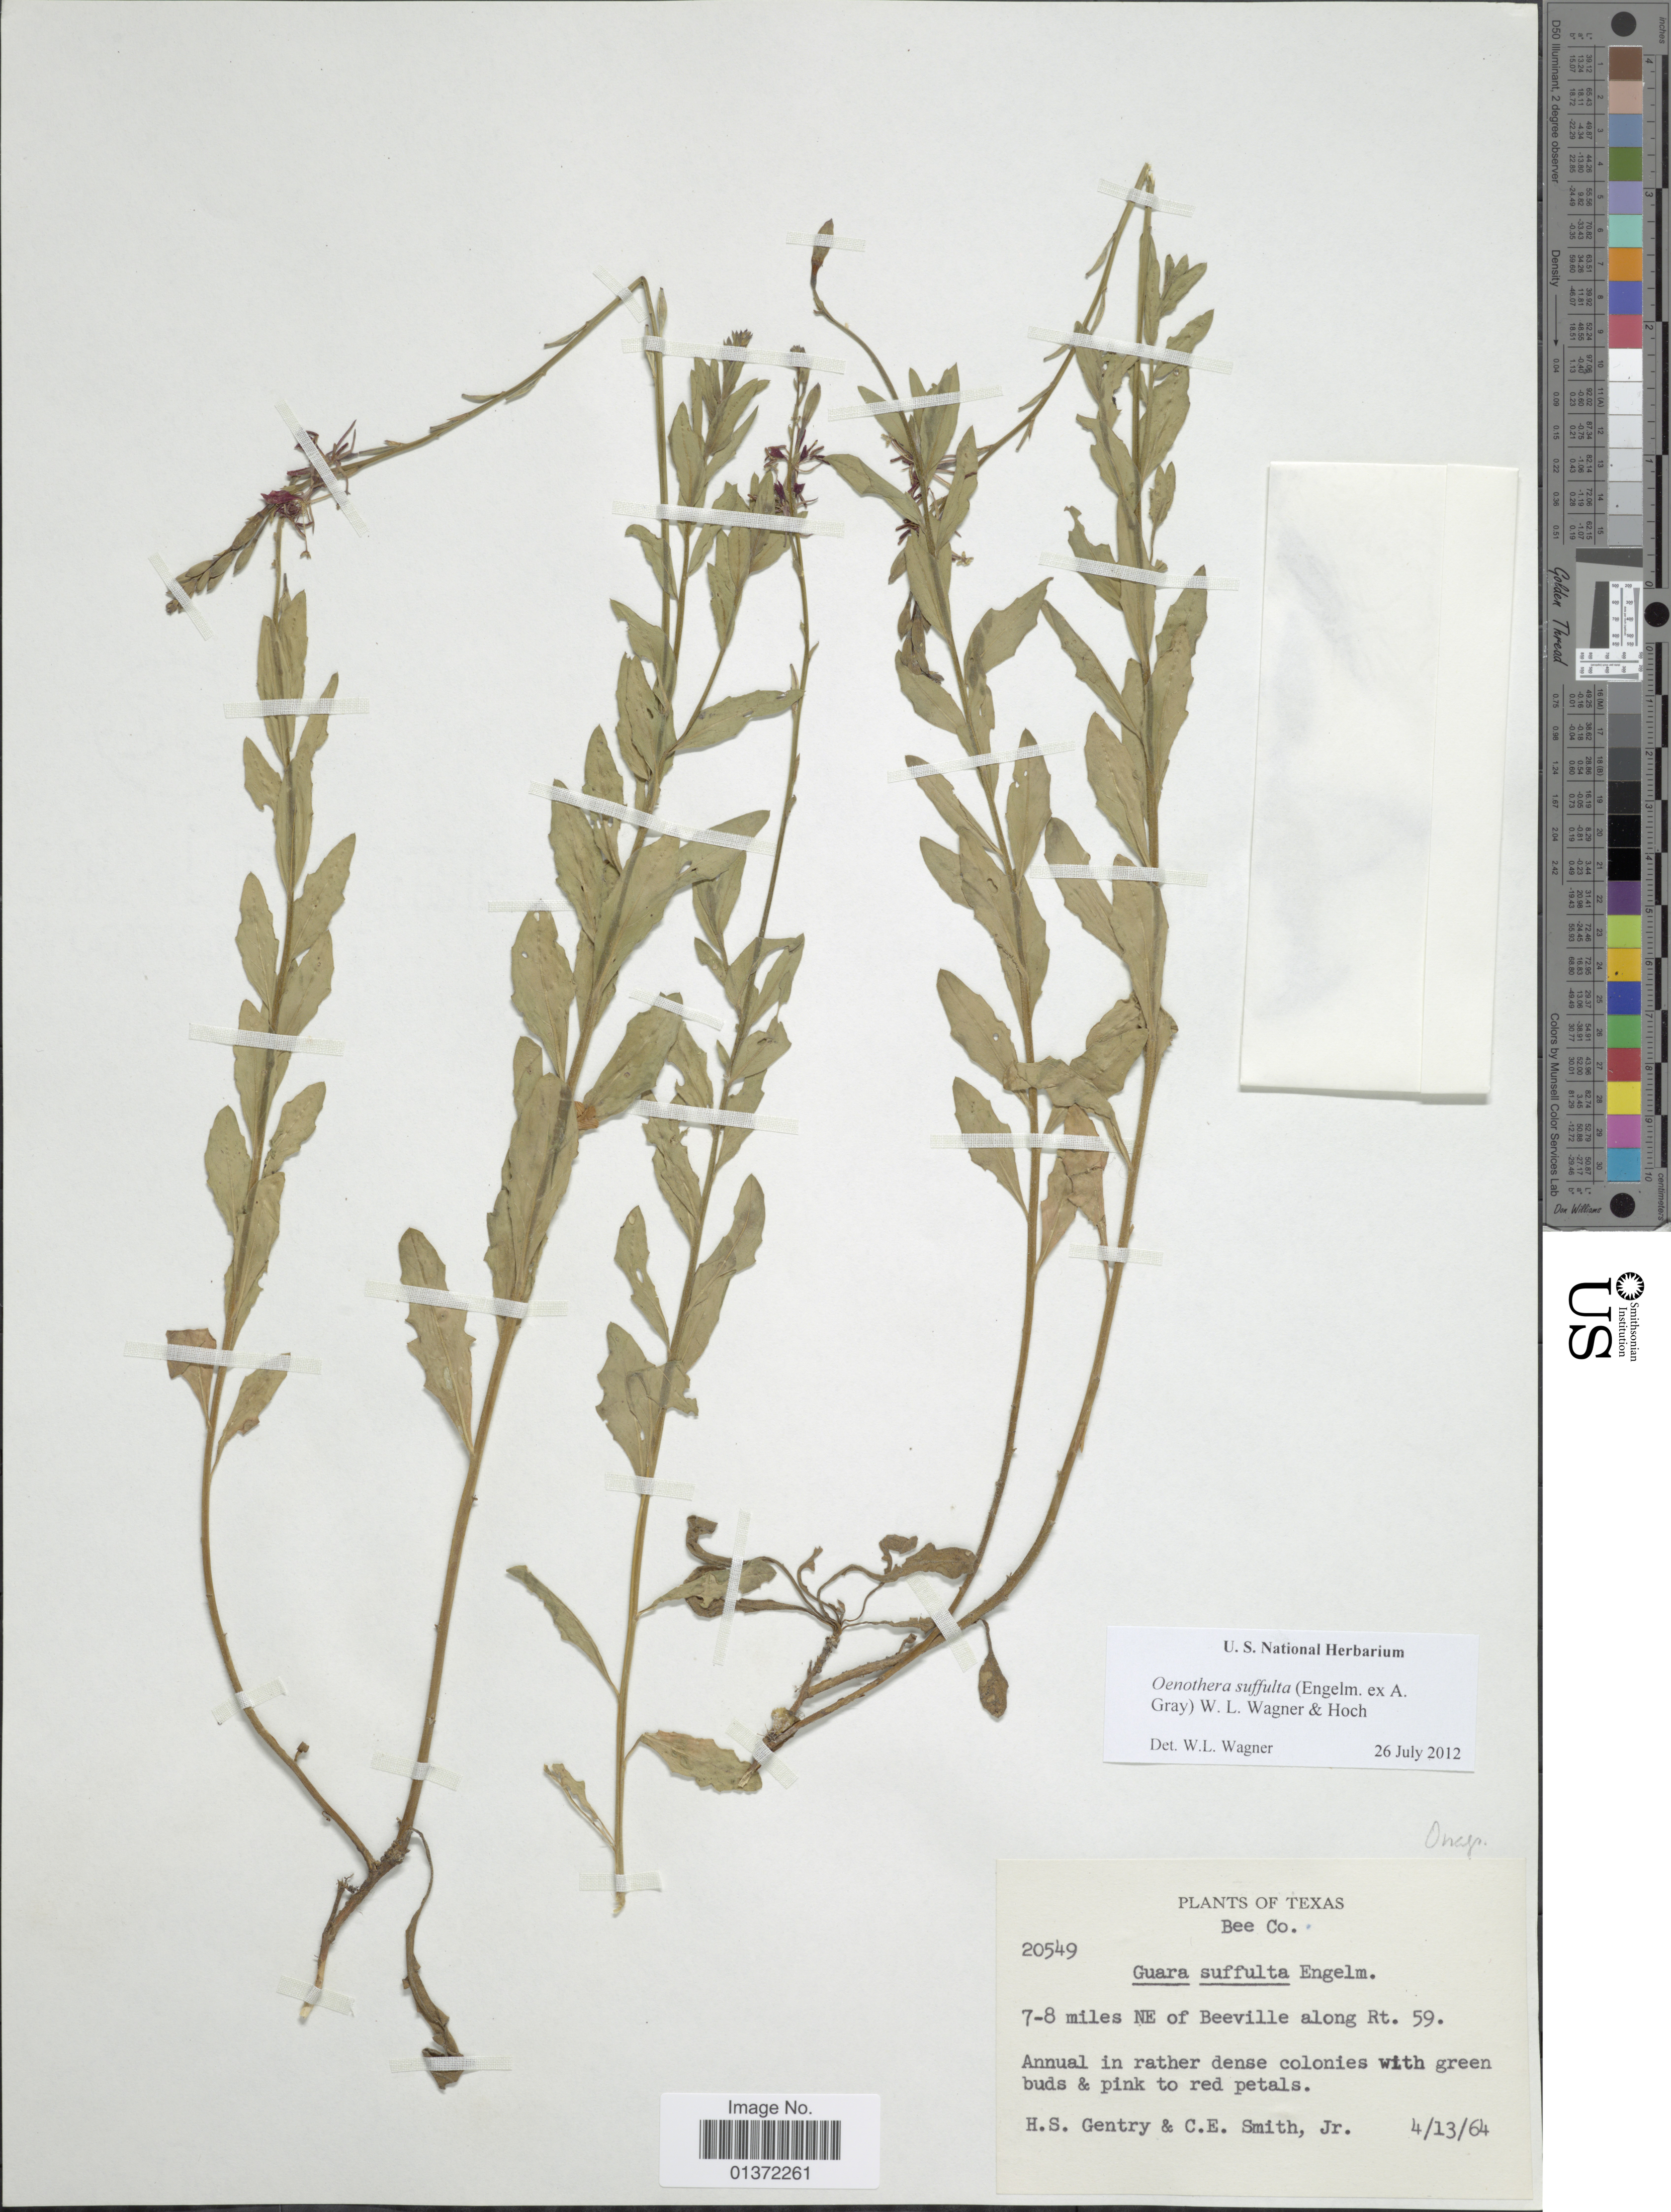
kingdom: Plantae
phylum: Tracheophyta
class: Magnoliopsida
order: Myrtales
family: Onagraceae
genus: Oenothera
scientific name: Oenothera suffulta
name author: (Engelm. ex A. Gray) W.L. Wagner & Hoch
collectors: H. S. Gentry & C. E. Smith Jr.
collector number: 20549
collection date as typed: Transcribed d/m/y: 12/4/64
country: United States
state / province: Texas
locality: Bee Co. 7-8 miles NE of Beeville along Rt. 59